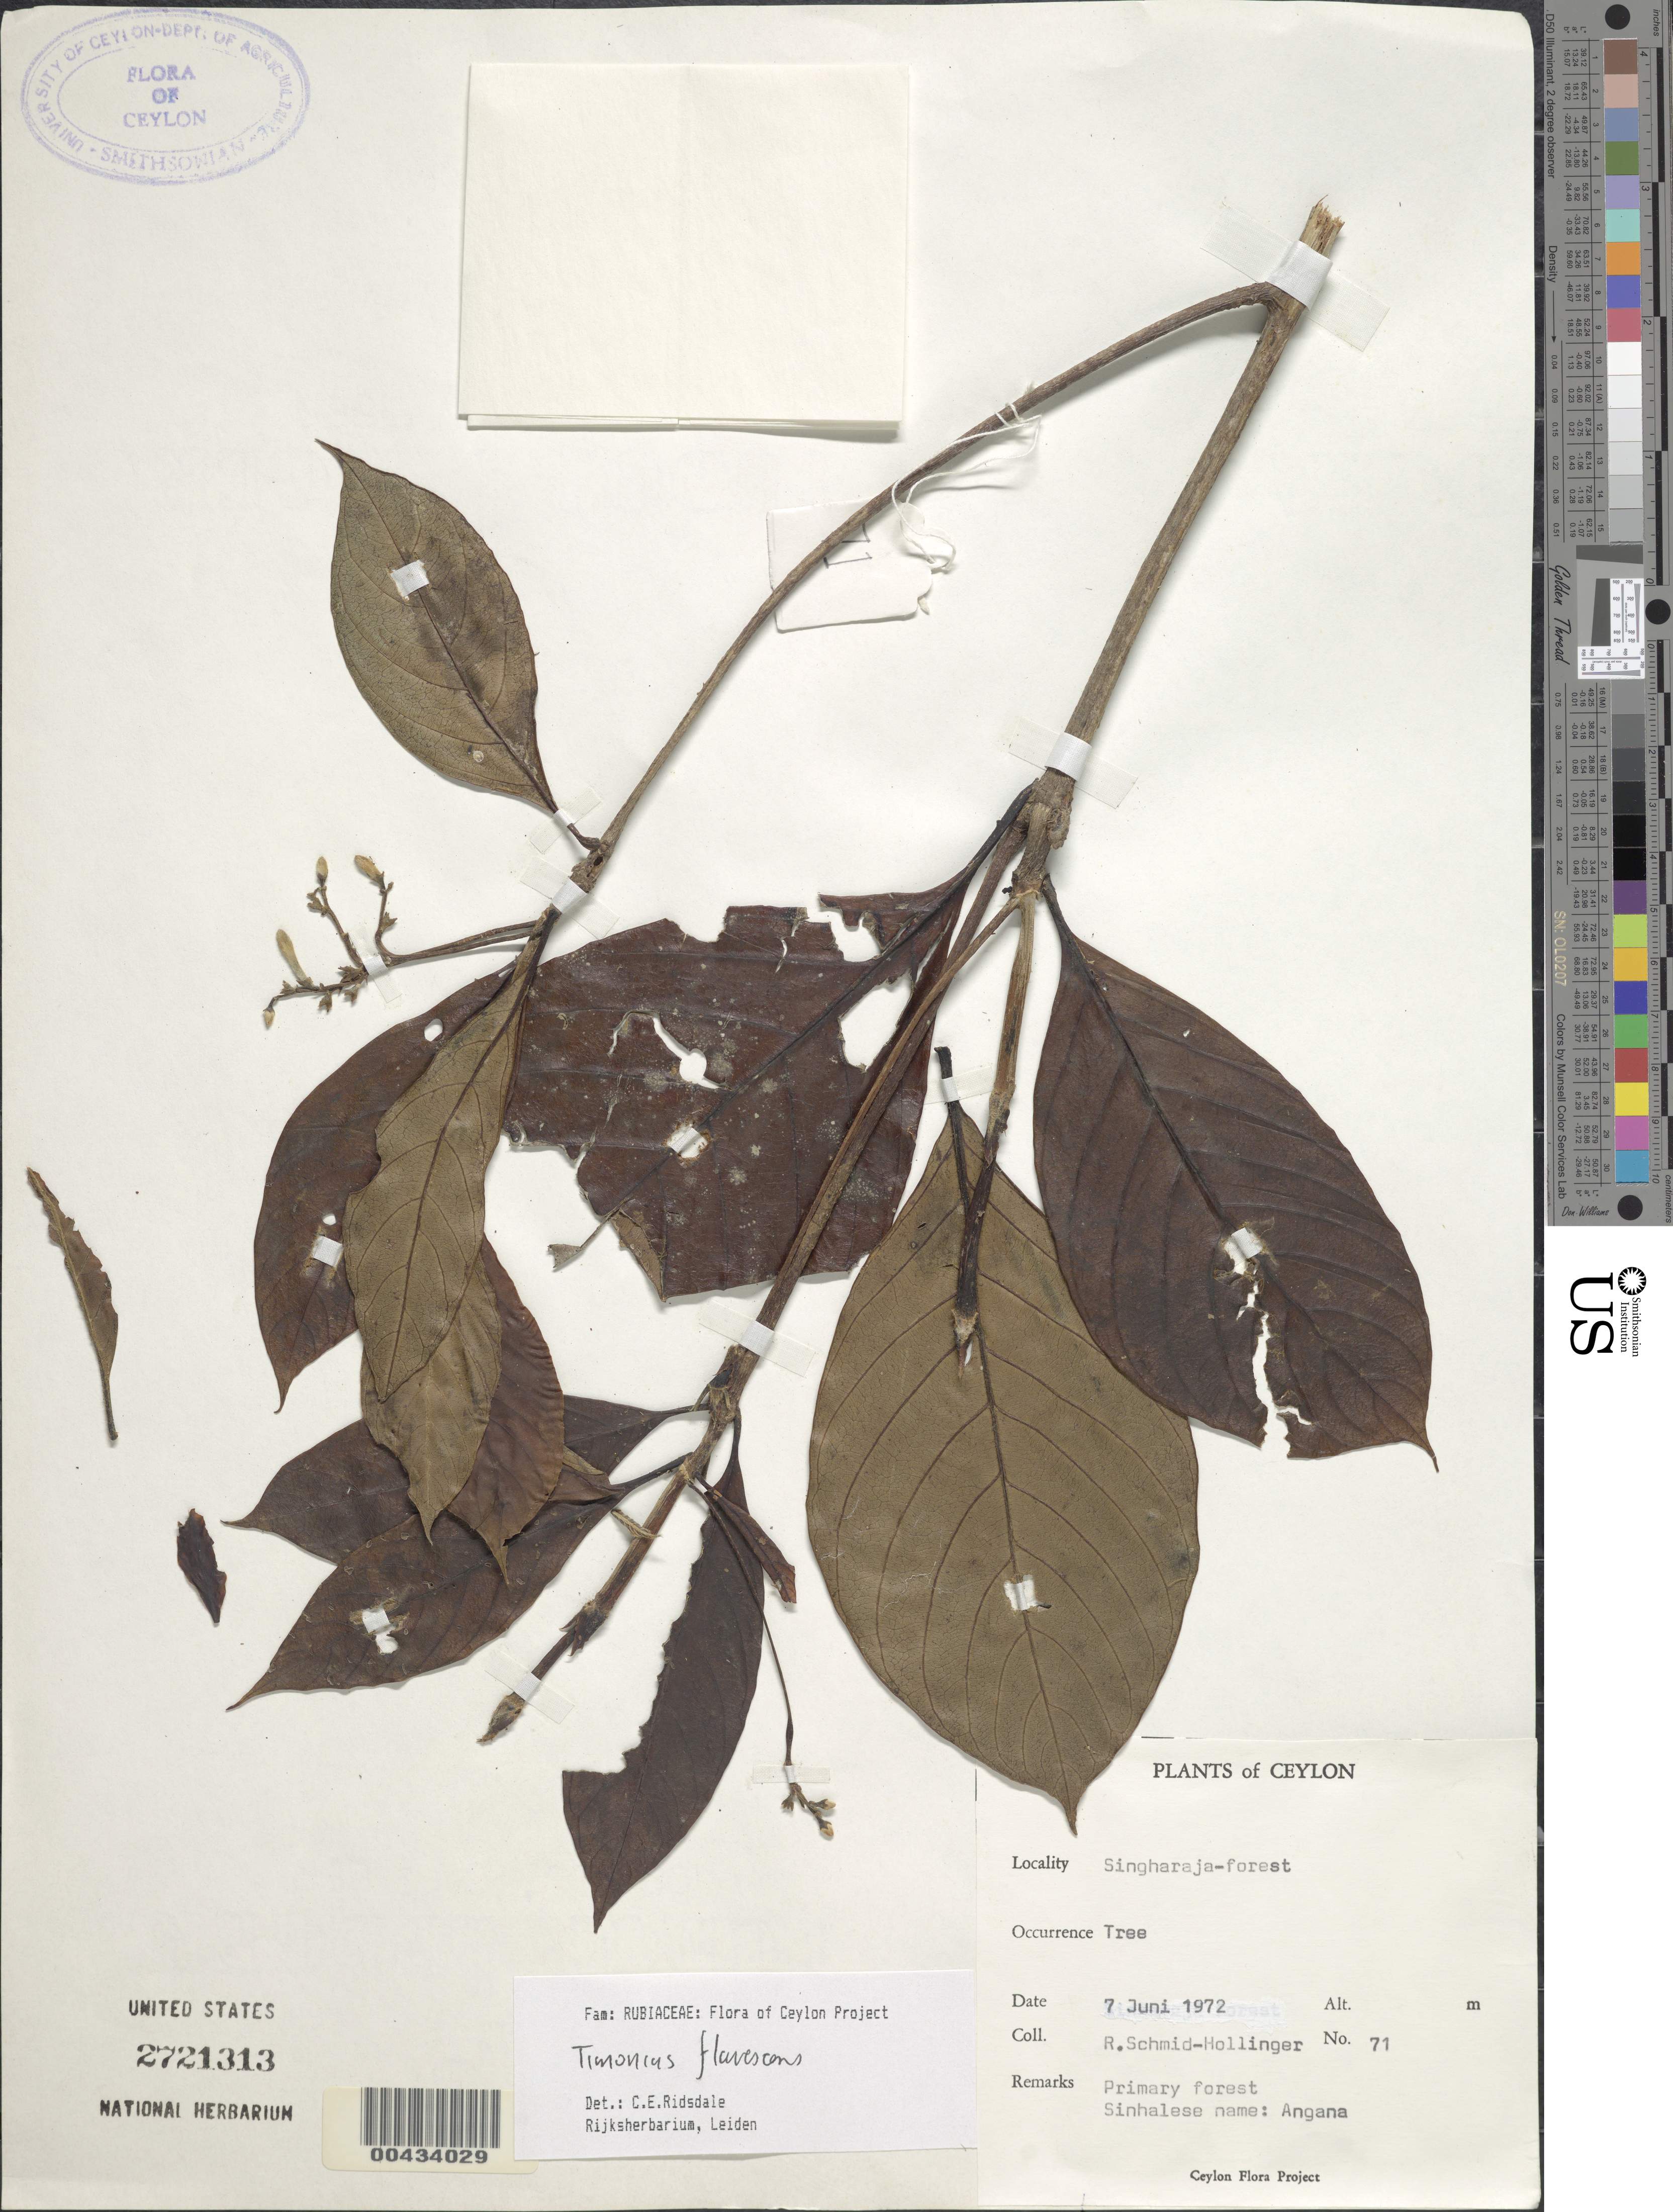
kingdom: Plantae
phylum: Tracheophyta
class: Magnoliopsida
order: Gentianales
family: Rubiaceae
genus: Timonius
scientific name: Timonius flavescens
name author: (Jack) Baker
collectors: R. Schmid-Hollinger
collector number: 71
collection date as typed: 07 Jun 1972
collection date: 1972-06-07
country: Sri Lanka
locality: Singharaja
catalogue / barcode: US 2721313